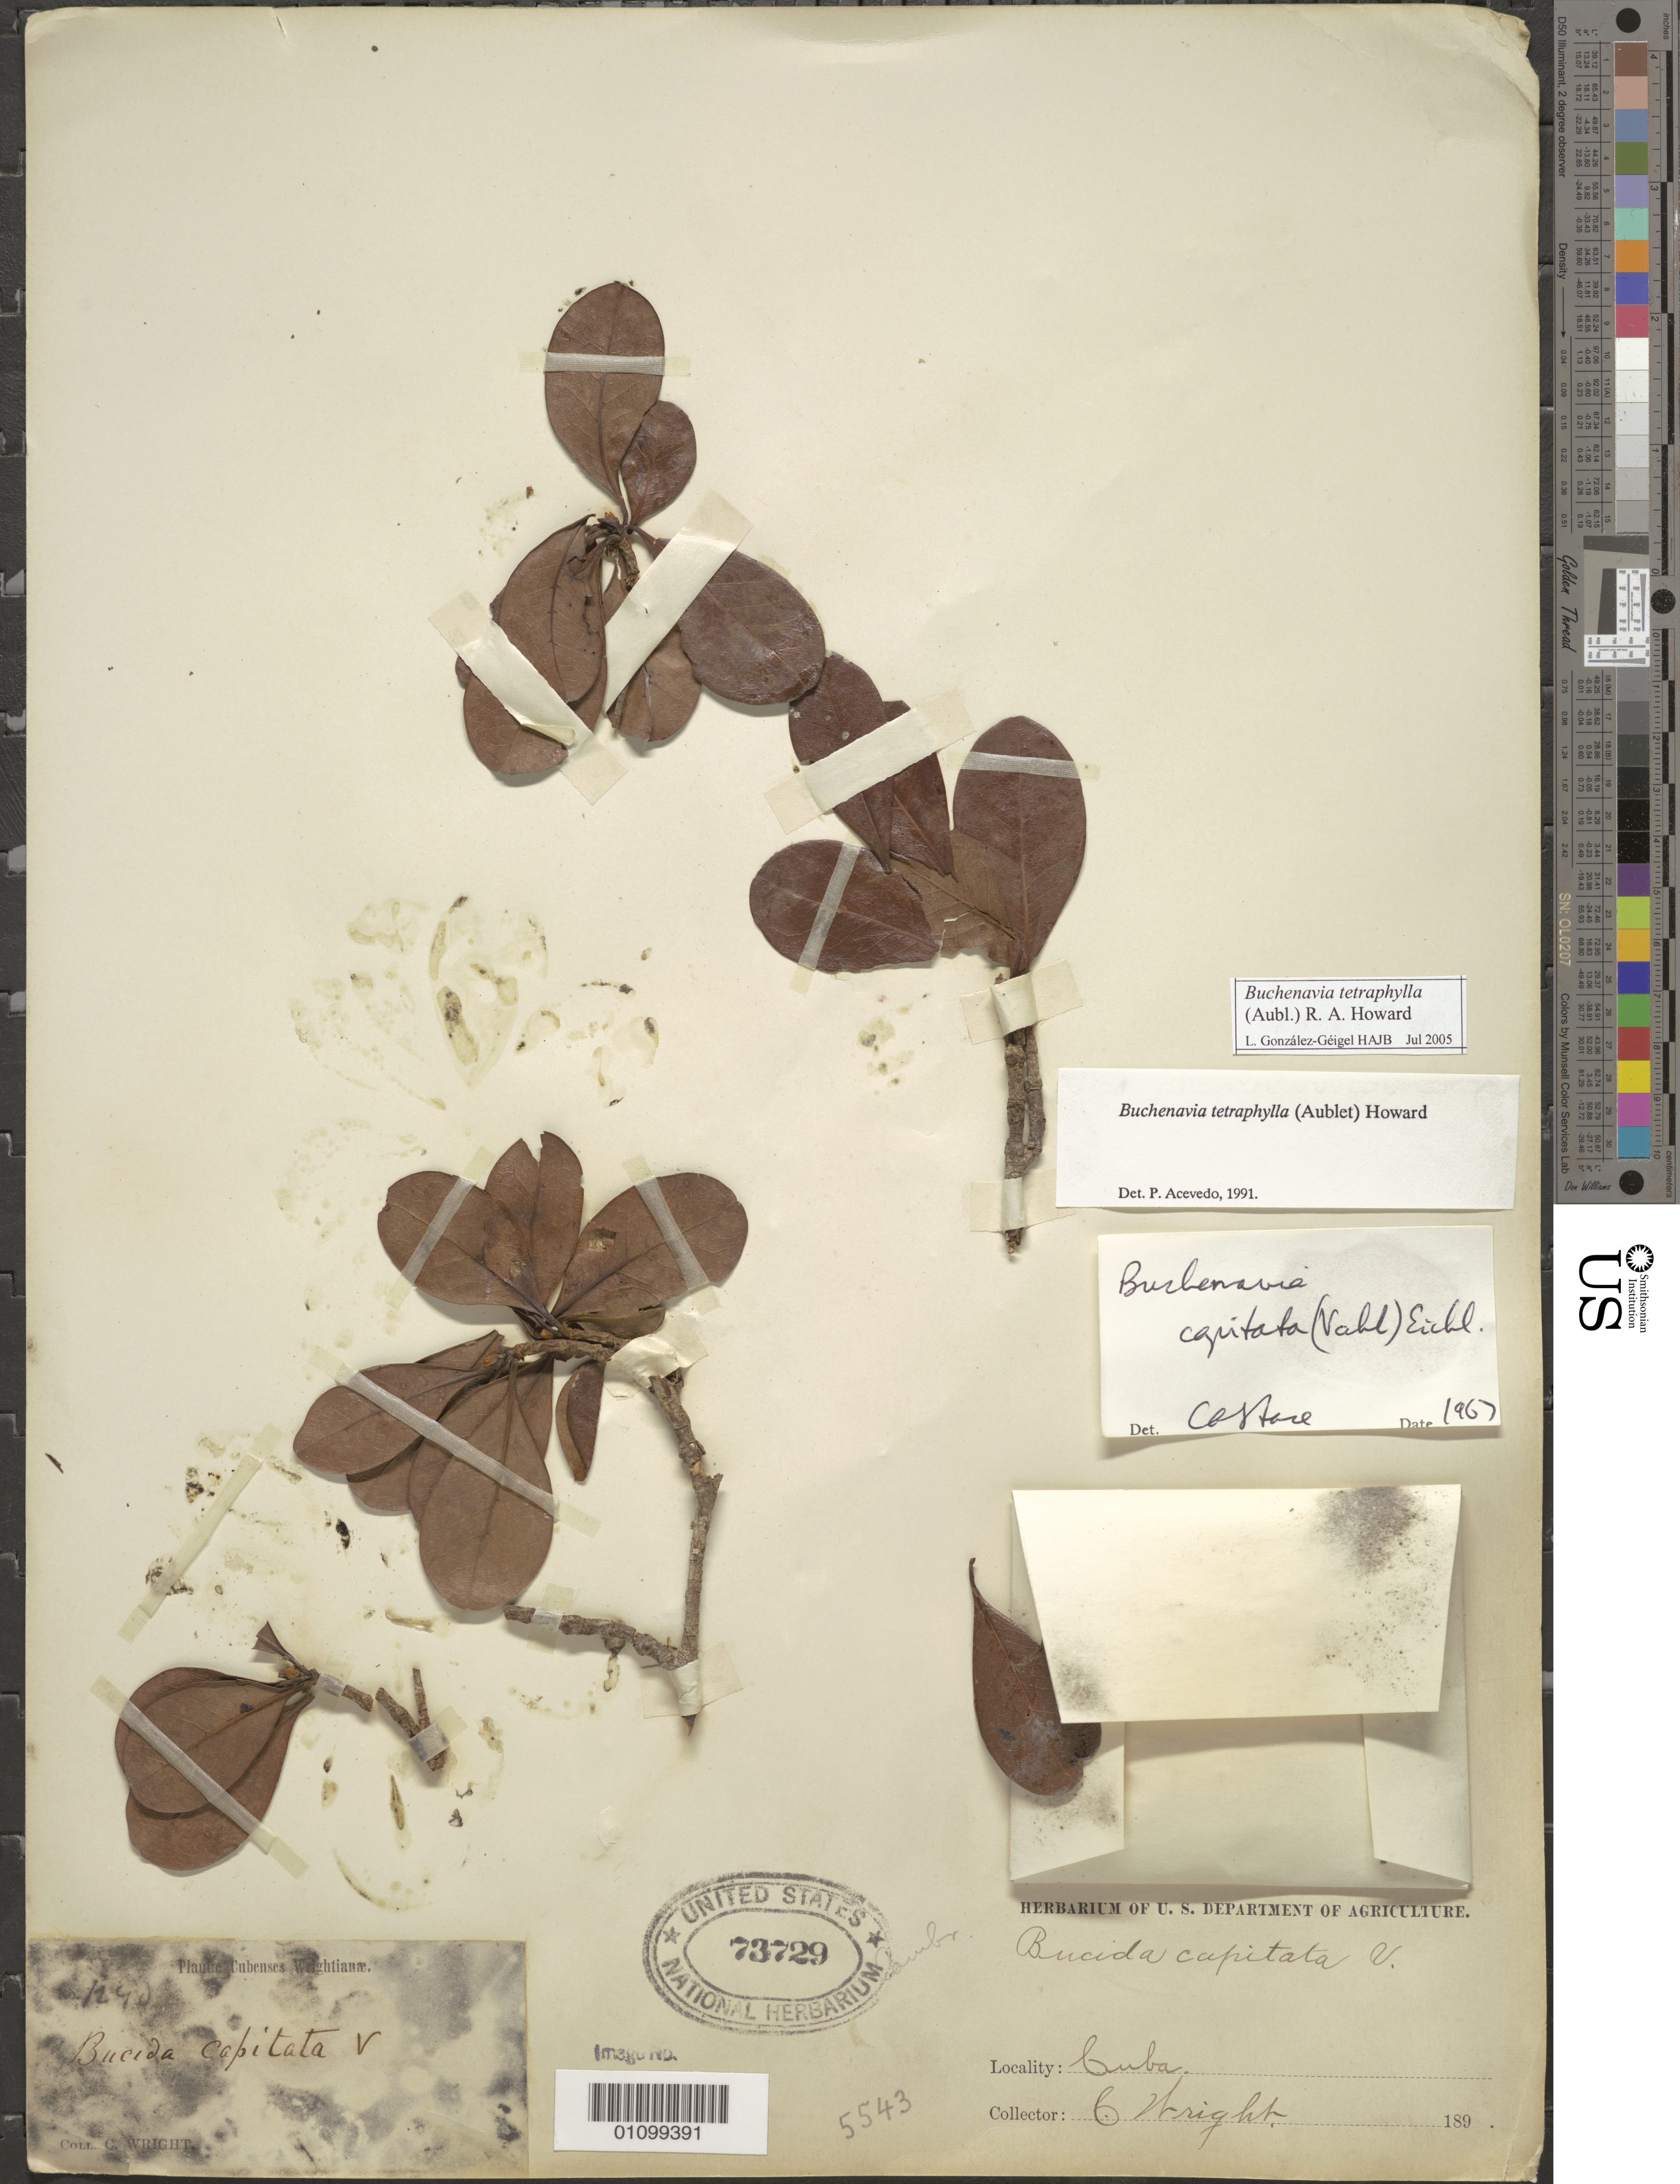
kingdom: Plantae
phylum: Tracheophyta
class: Magnoliopsida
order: Myrtales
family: Combretaceae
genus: Terminalia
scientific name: Terminalia tetraphylla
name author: (Aubl.) Gere & Boatwr.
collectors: C. Wright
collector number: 1290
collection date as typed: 1800 to 1899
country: Cuba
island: Cuba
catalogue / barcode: US 73729